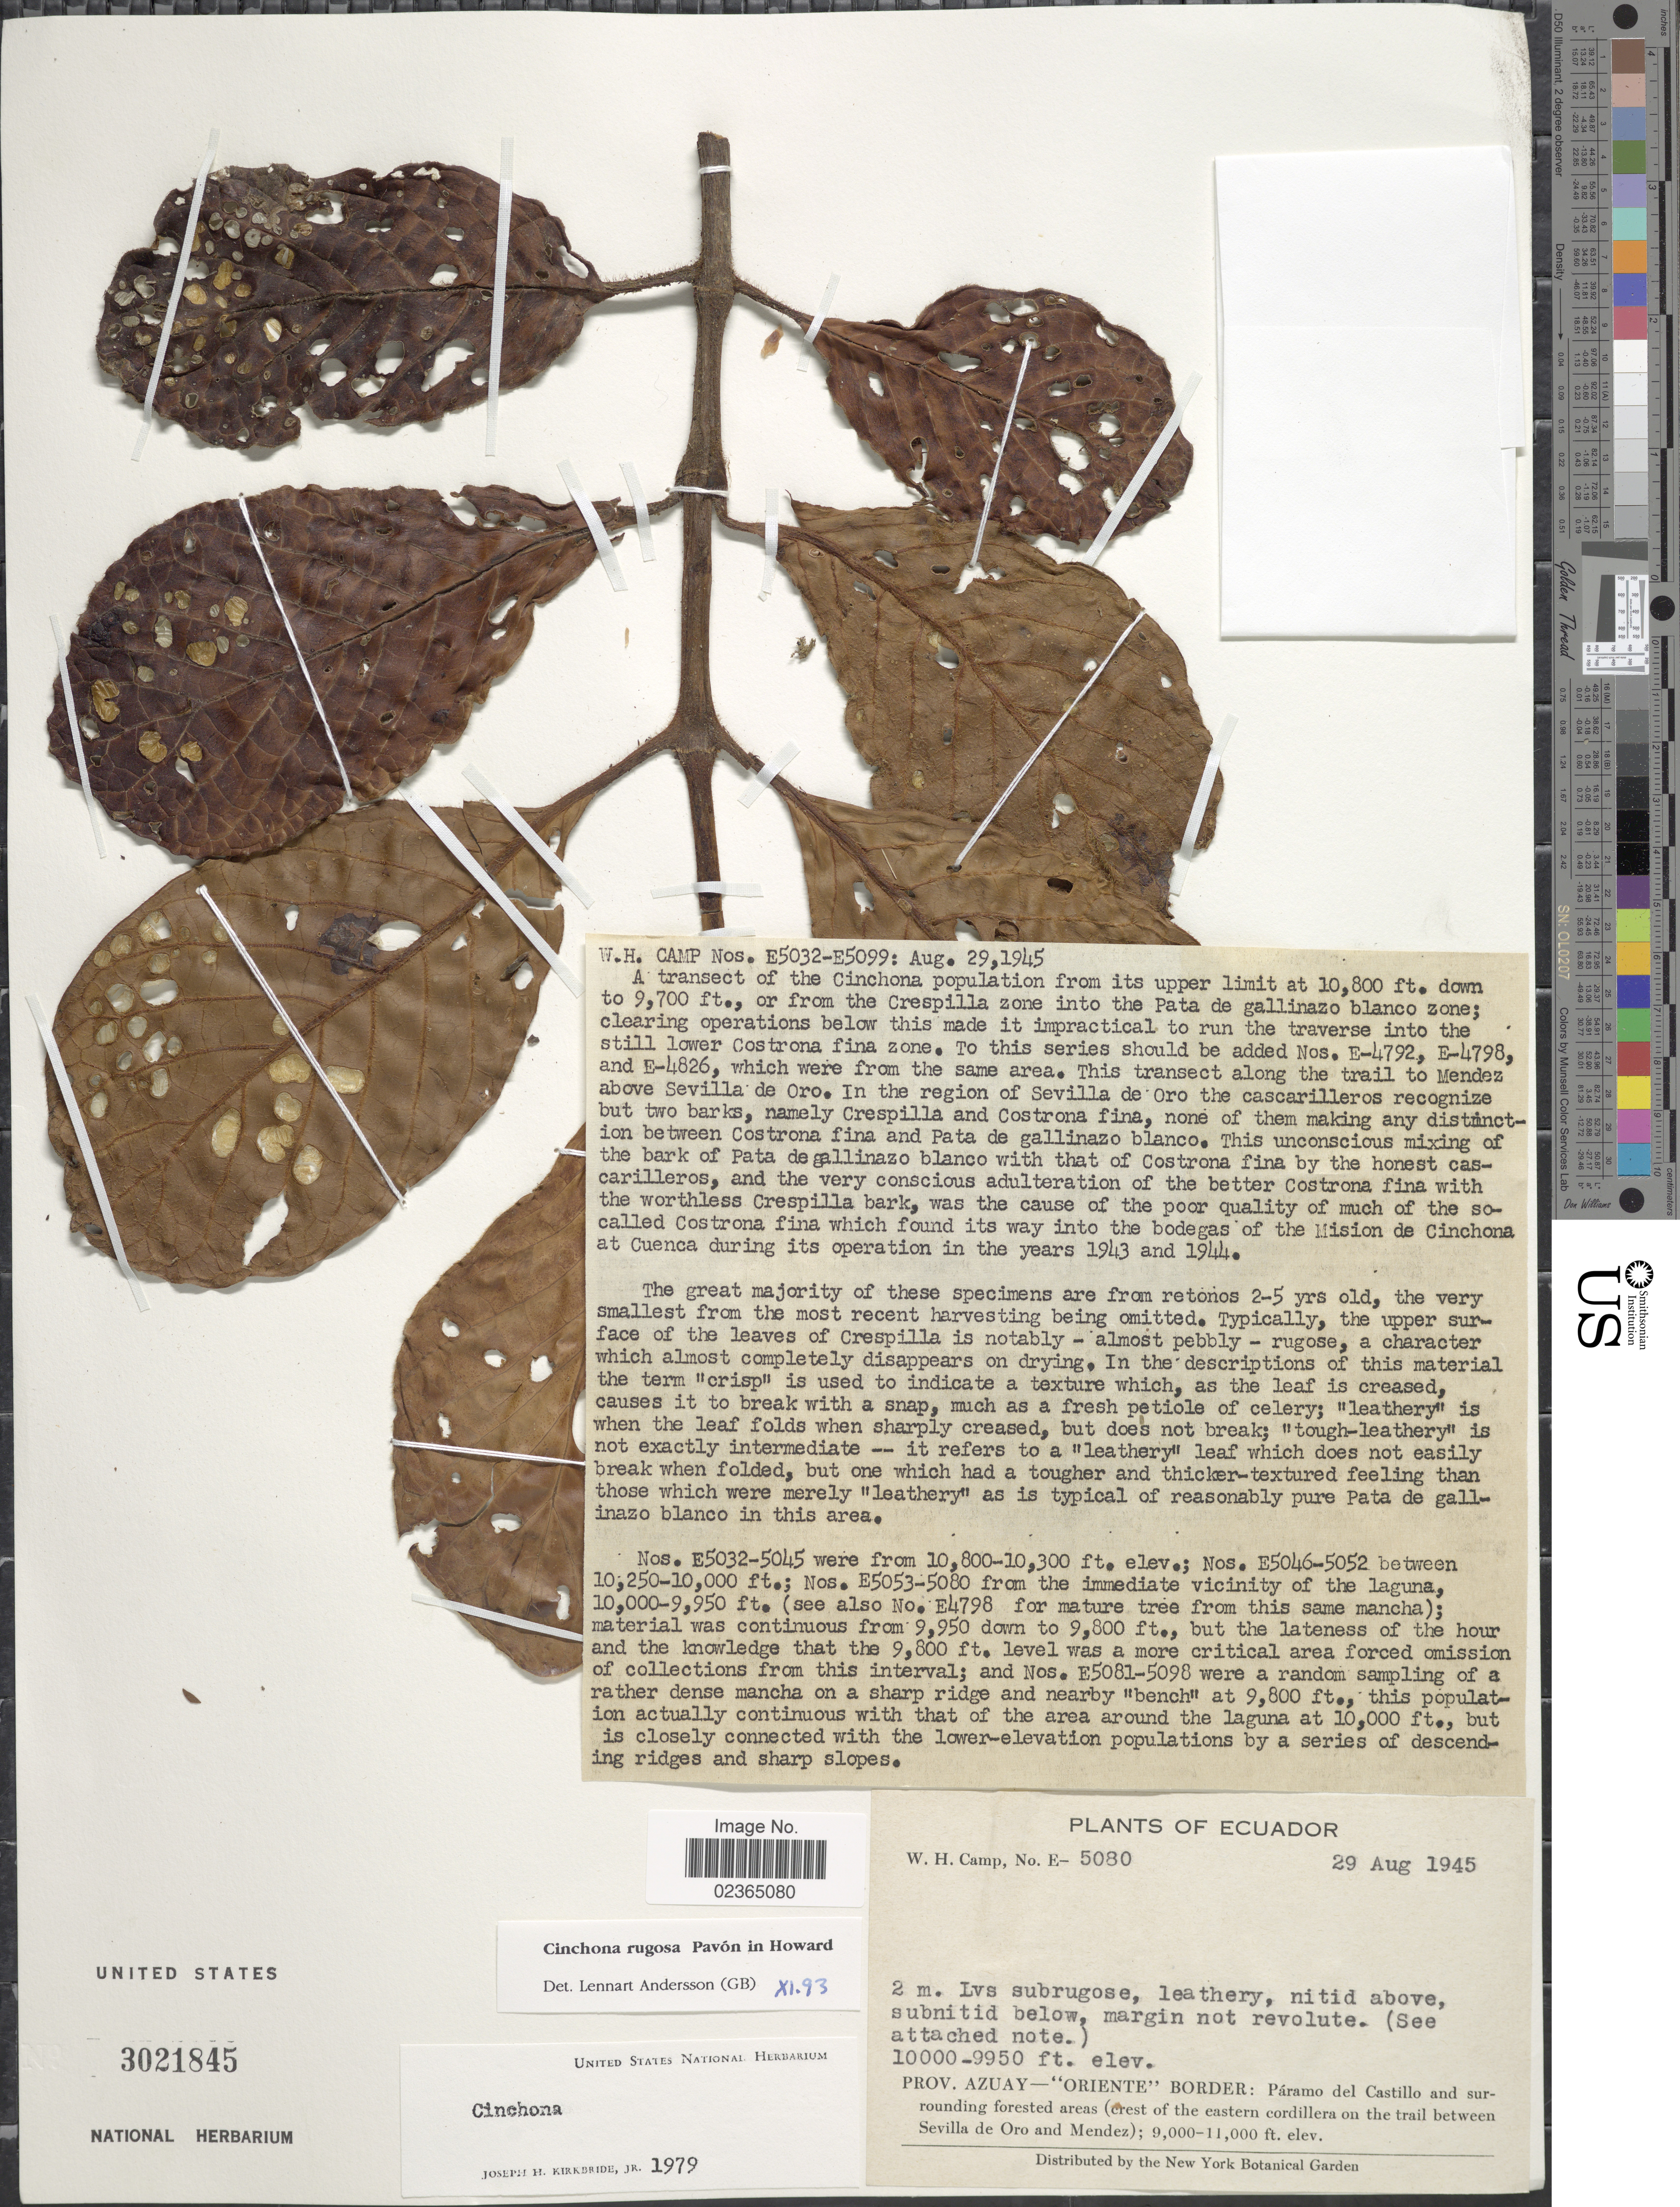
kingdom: Plantae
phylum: Tracheophyta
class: Magnoliopsida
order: Gentianales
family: Rubiaceae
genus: Cinchona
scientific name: Cinchona rugosa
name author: Pav.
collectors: W. H. Camp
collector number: E-5080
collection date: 1945-08-29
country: Ecuador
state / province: Azuay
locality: Oriente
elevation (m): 3033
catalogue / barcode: US 3021845